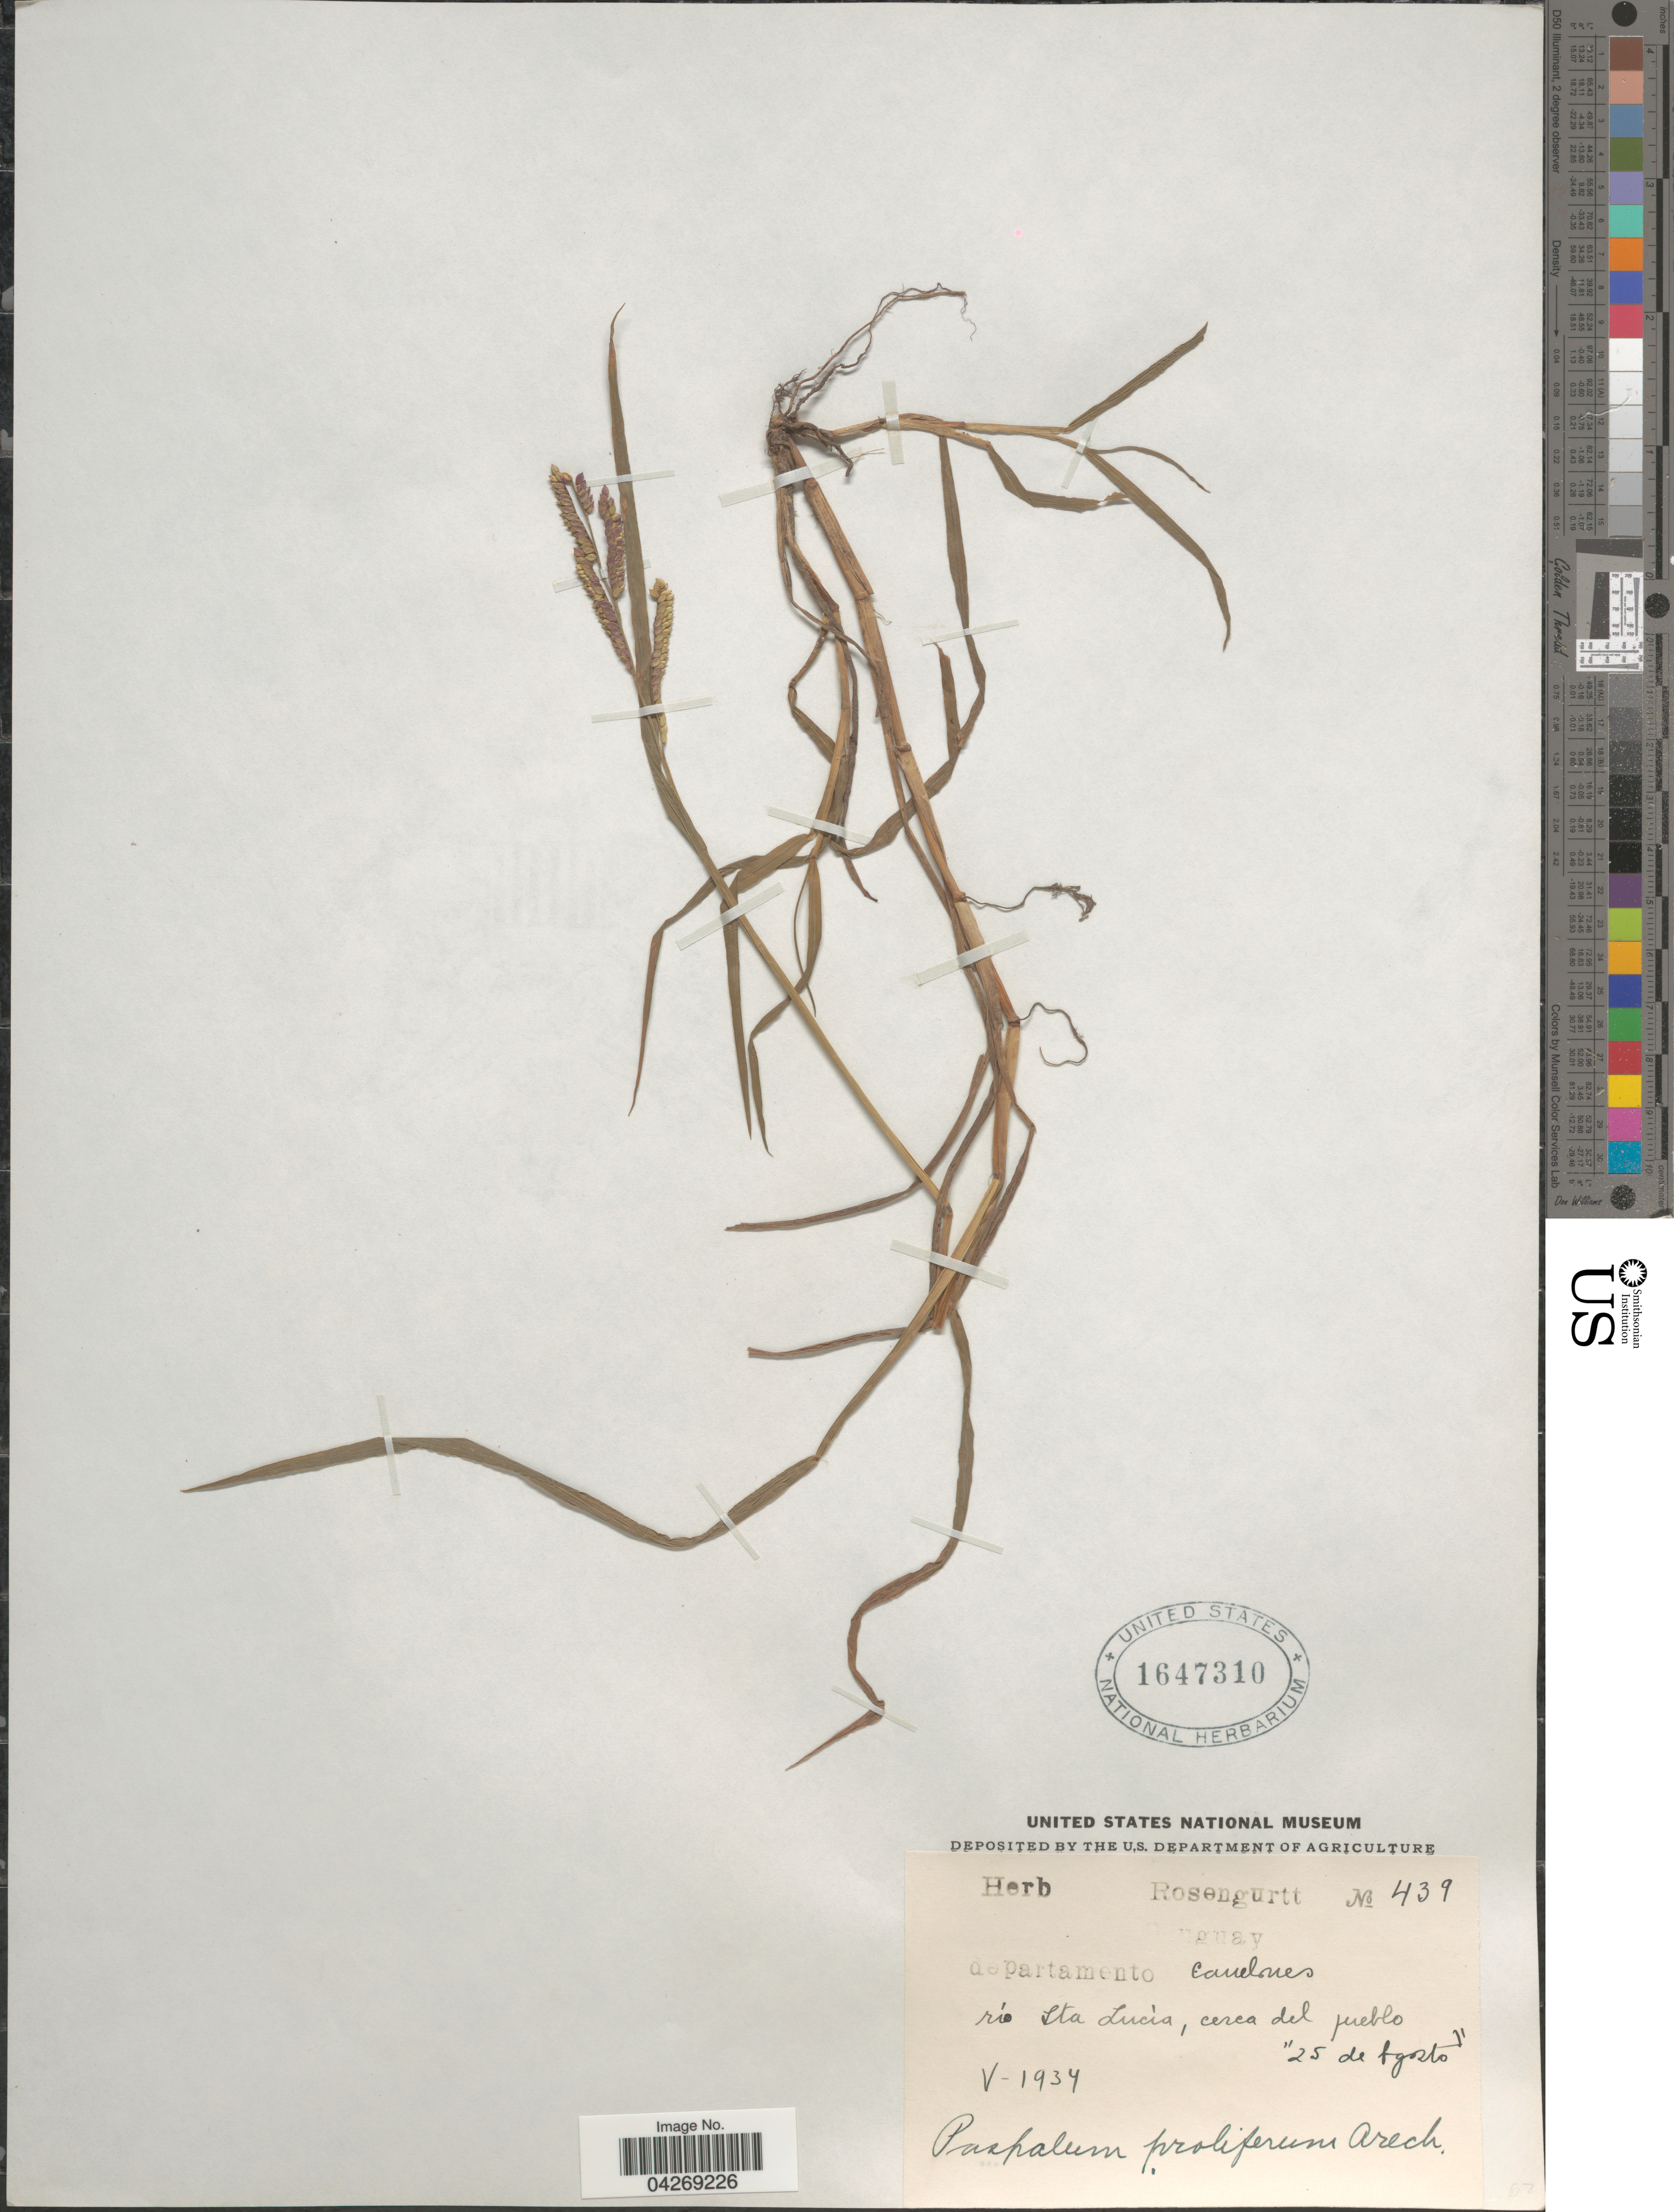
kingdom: Plantae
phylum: Tracheophyta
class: Liliopsida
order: Poales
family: Poaceae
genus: Paspalum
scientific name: Paspalum denticulatum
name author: Trin.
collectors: ex herb. Rosengurtt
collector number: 439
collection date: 1934-05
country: Uruguay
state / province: Canelones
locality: Departamento Canelones. Río Sta Lucia, cerca del pueblo "25 de Agosto".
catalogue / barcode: US 1647310